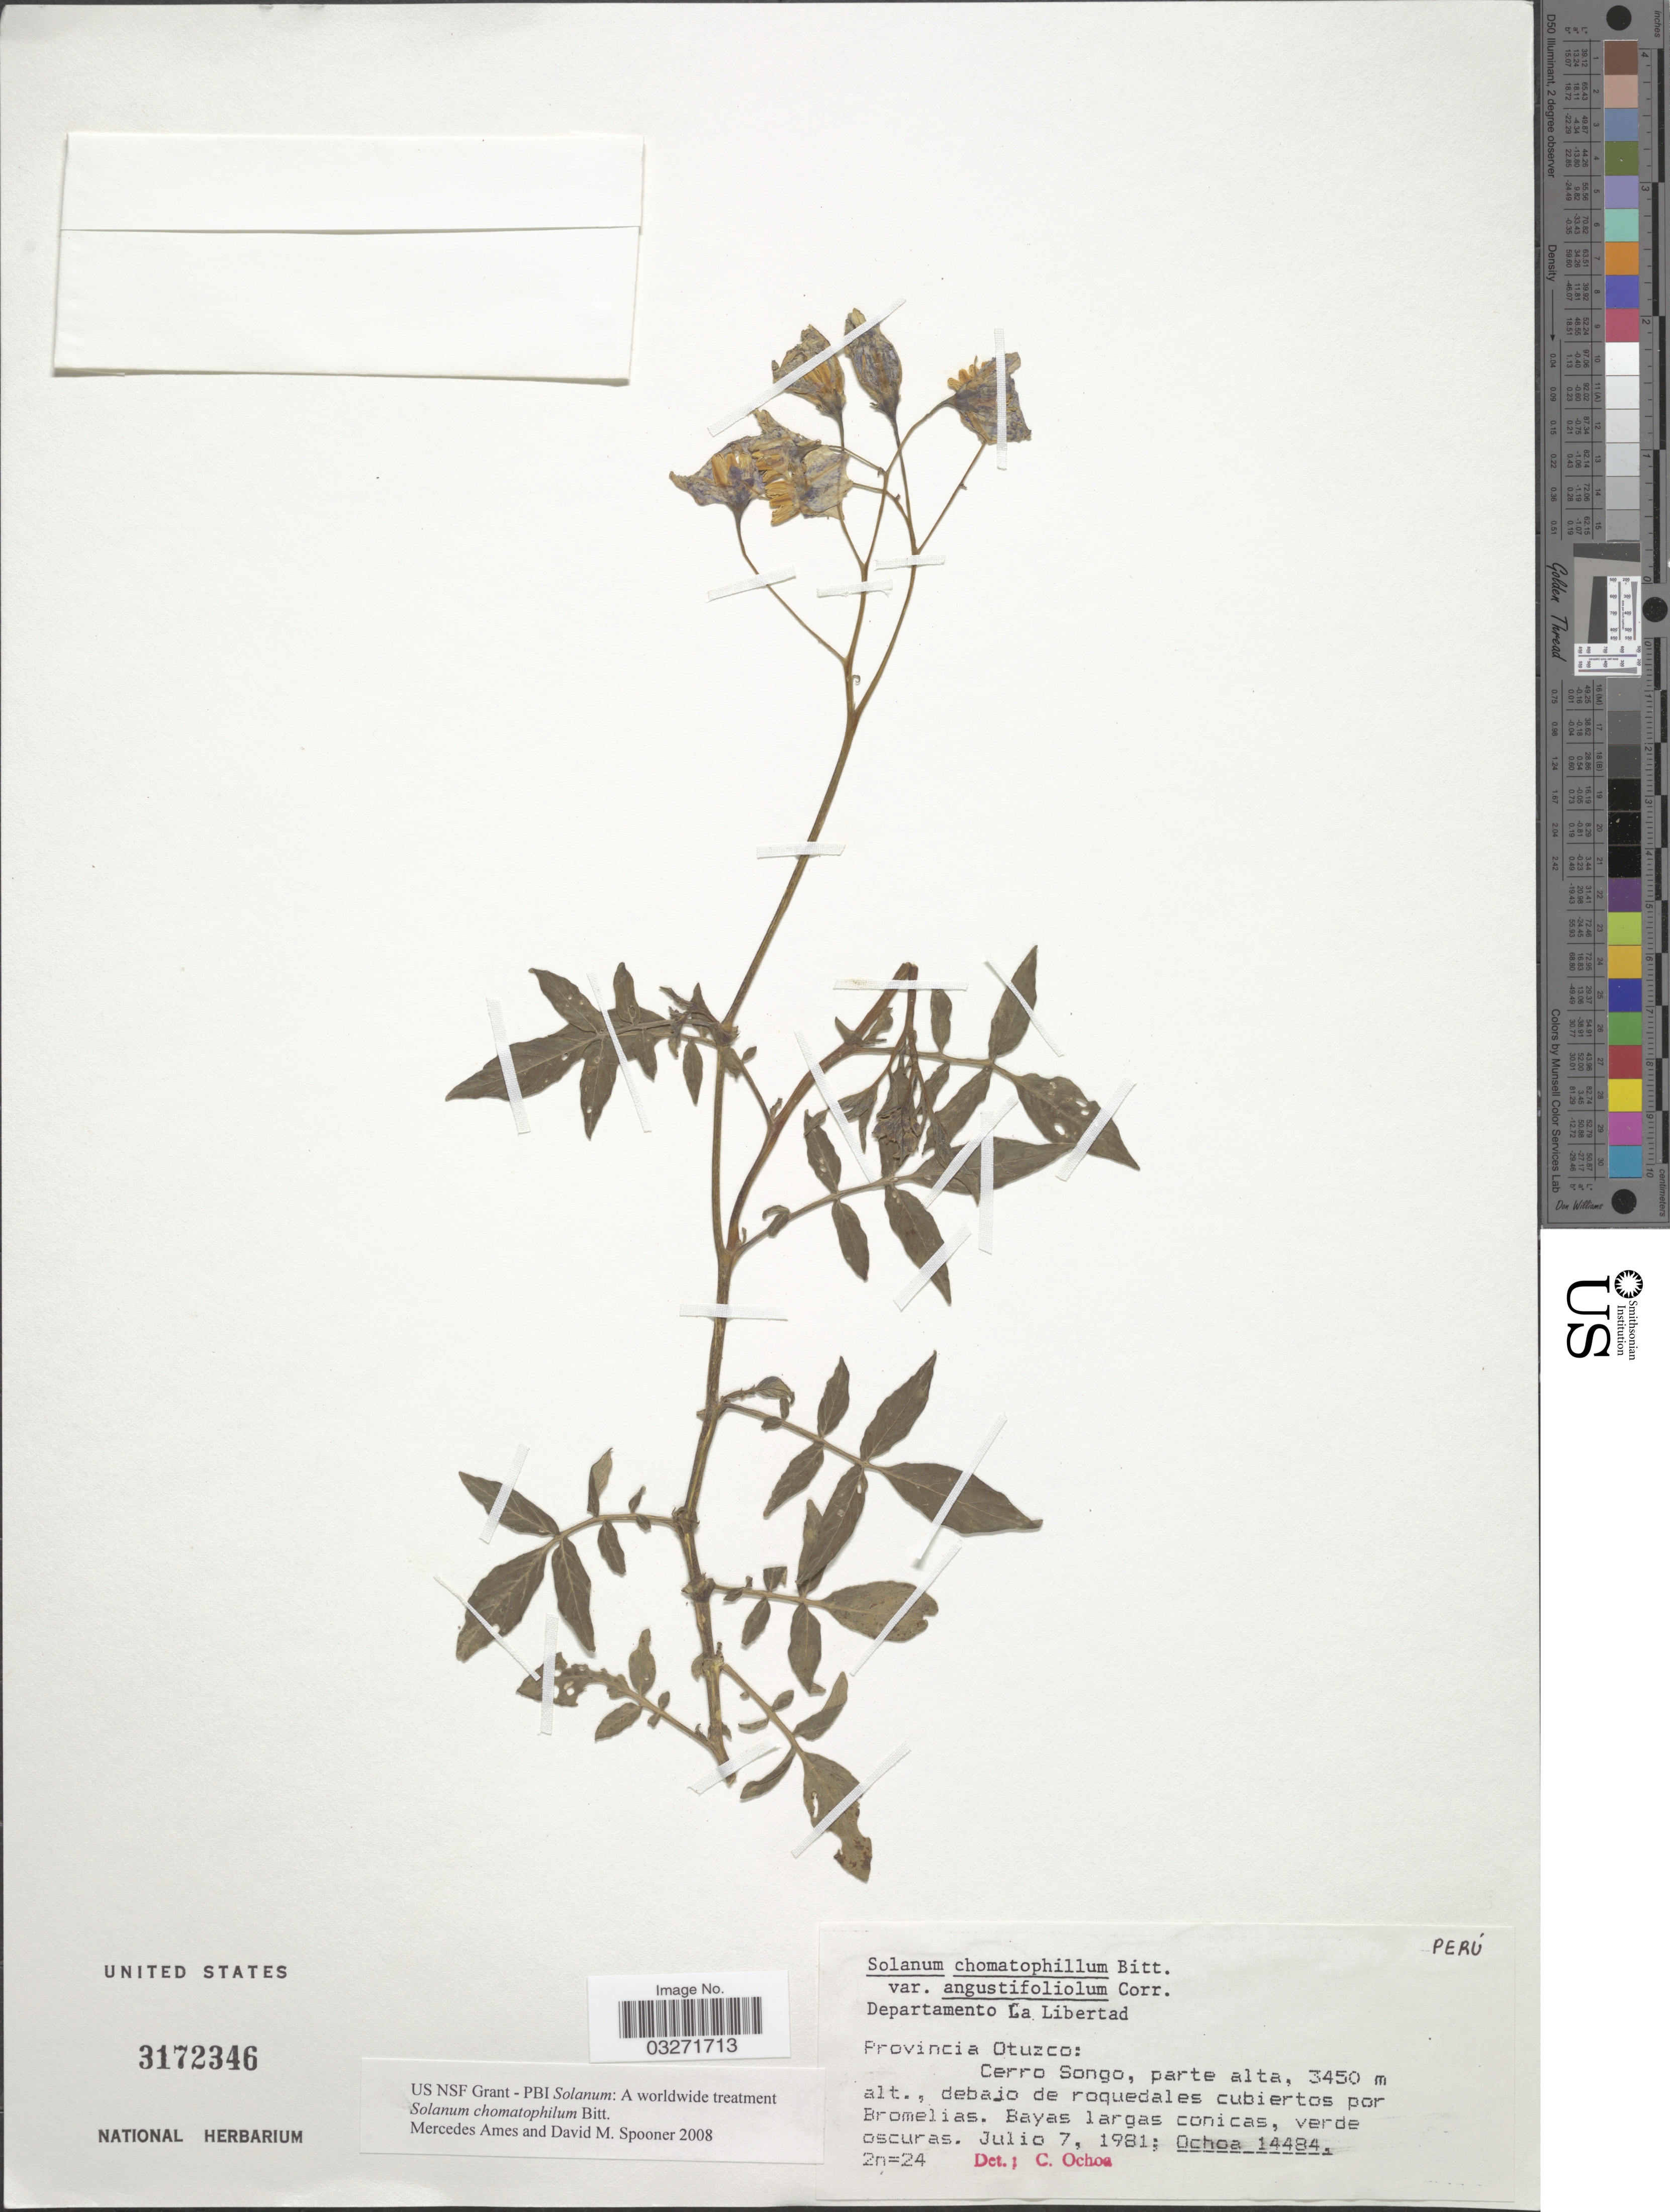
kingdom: Plantae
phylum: Tracheophyta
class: Magnoliopsida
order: Solanales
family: Solanaceae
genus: Solanum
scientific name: Solanum chomatophilum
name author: Bitter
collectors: -. Ochoa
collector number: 14484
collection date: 1981-07-07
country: Peru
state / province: La Libertad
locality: Departamento La Libertad. Provincia Otuzco: Cerro Songo, parte alta.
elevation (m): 3450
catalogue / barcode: US 3172346